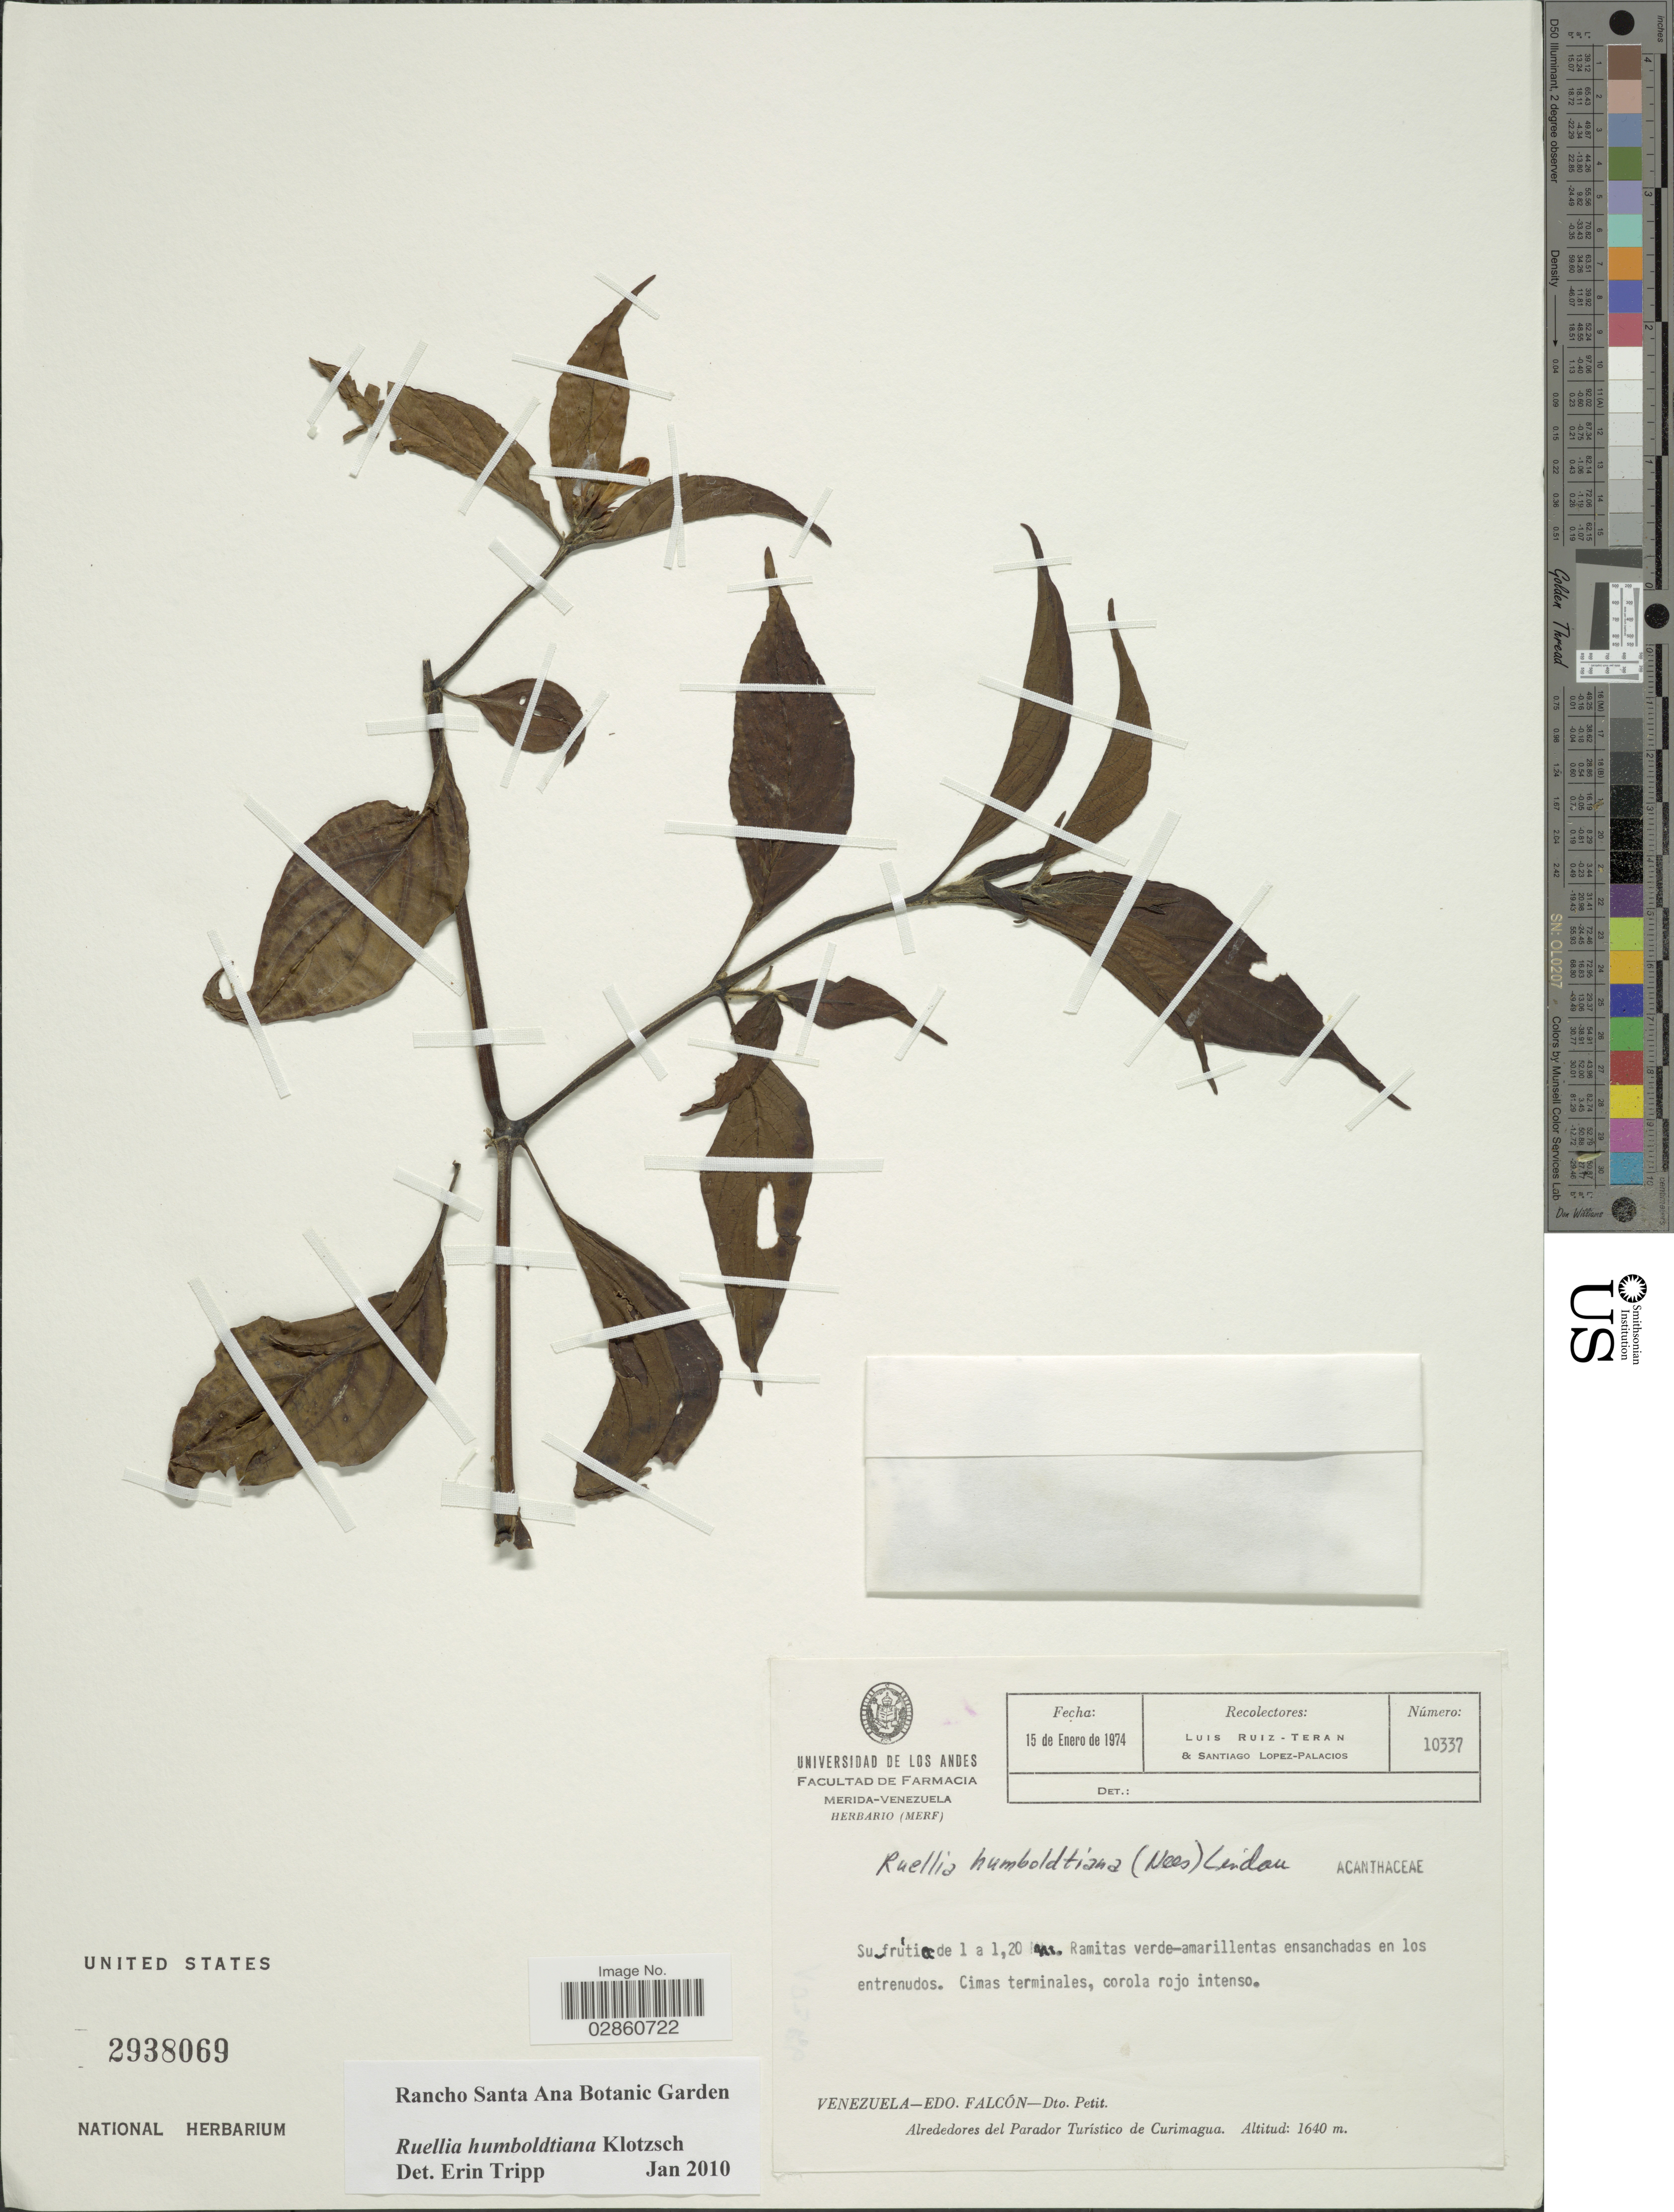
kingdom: Plantae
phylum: Tracheophyta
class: Magnoliopsida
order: Lamiales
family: Acanthaceae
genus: Ruellia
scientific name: Ruellia humboldtiana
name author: (Nees) Lindau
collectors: L. Teran & S. López-Palacios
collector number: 10337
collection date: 1974-01-15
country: Venezuela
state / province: Falcon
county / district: Petit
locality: Edo. Falcón - Dto. Petit. Alrededores del Parador Turístico de Curimagua.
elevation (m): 1640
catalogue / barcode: US 2938069